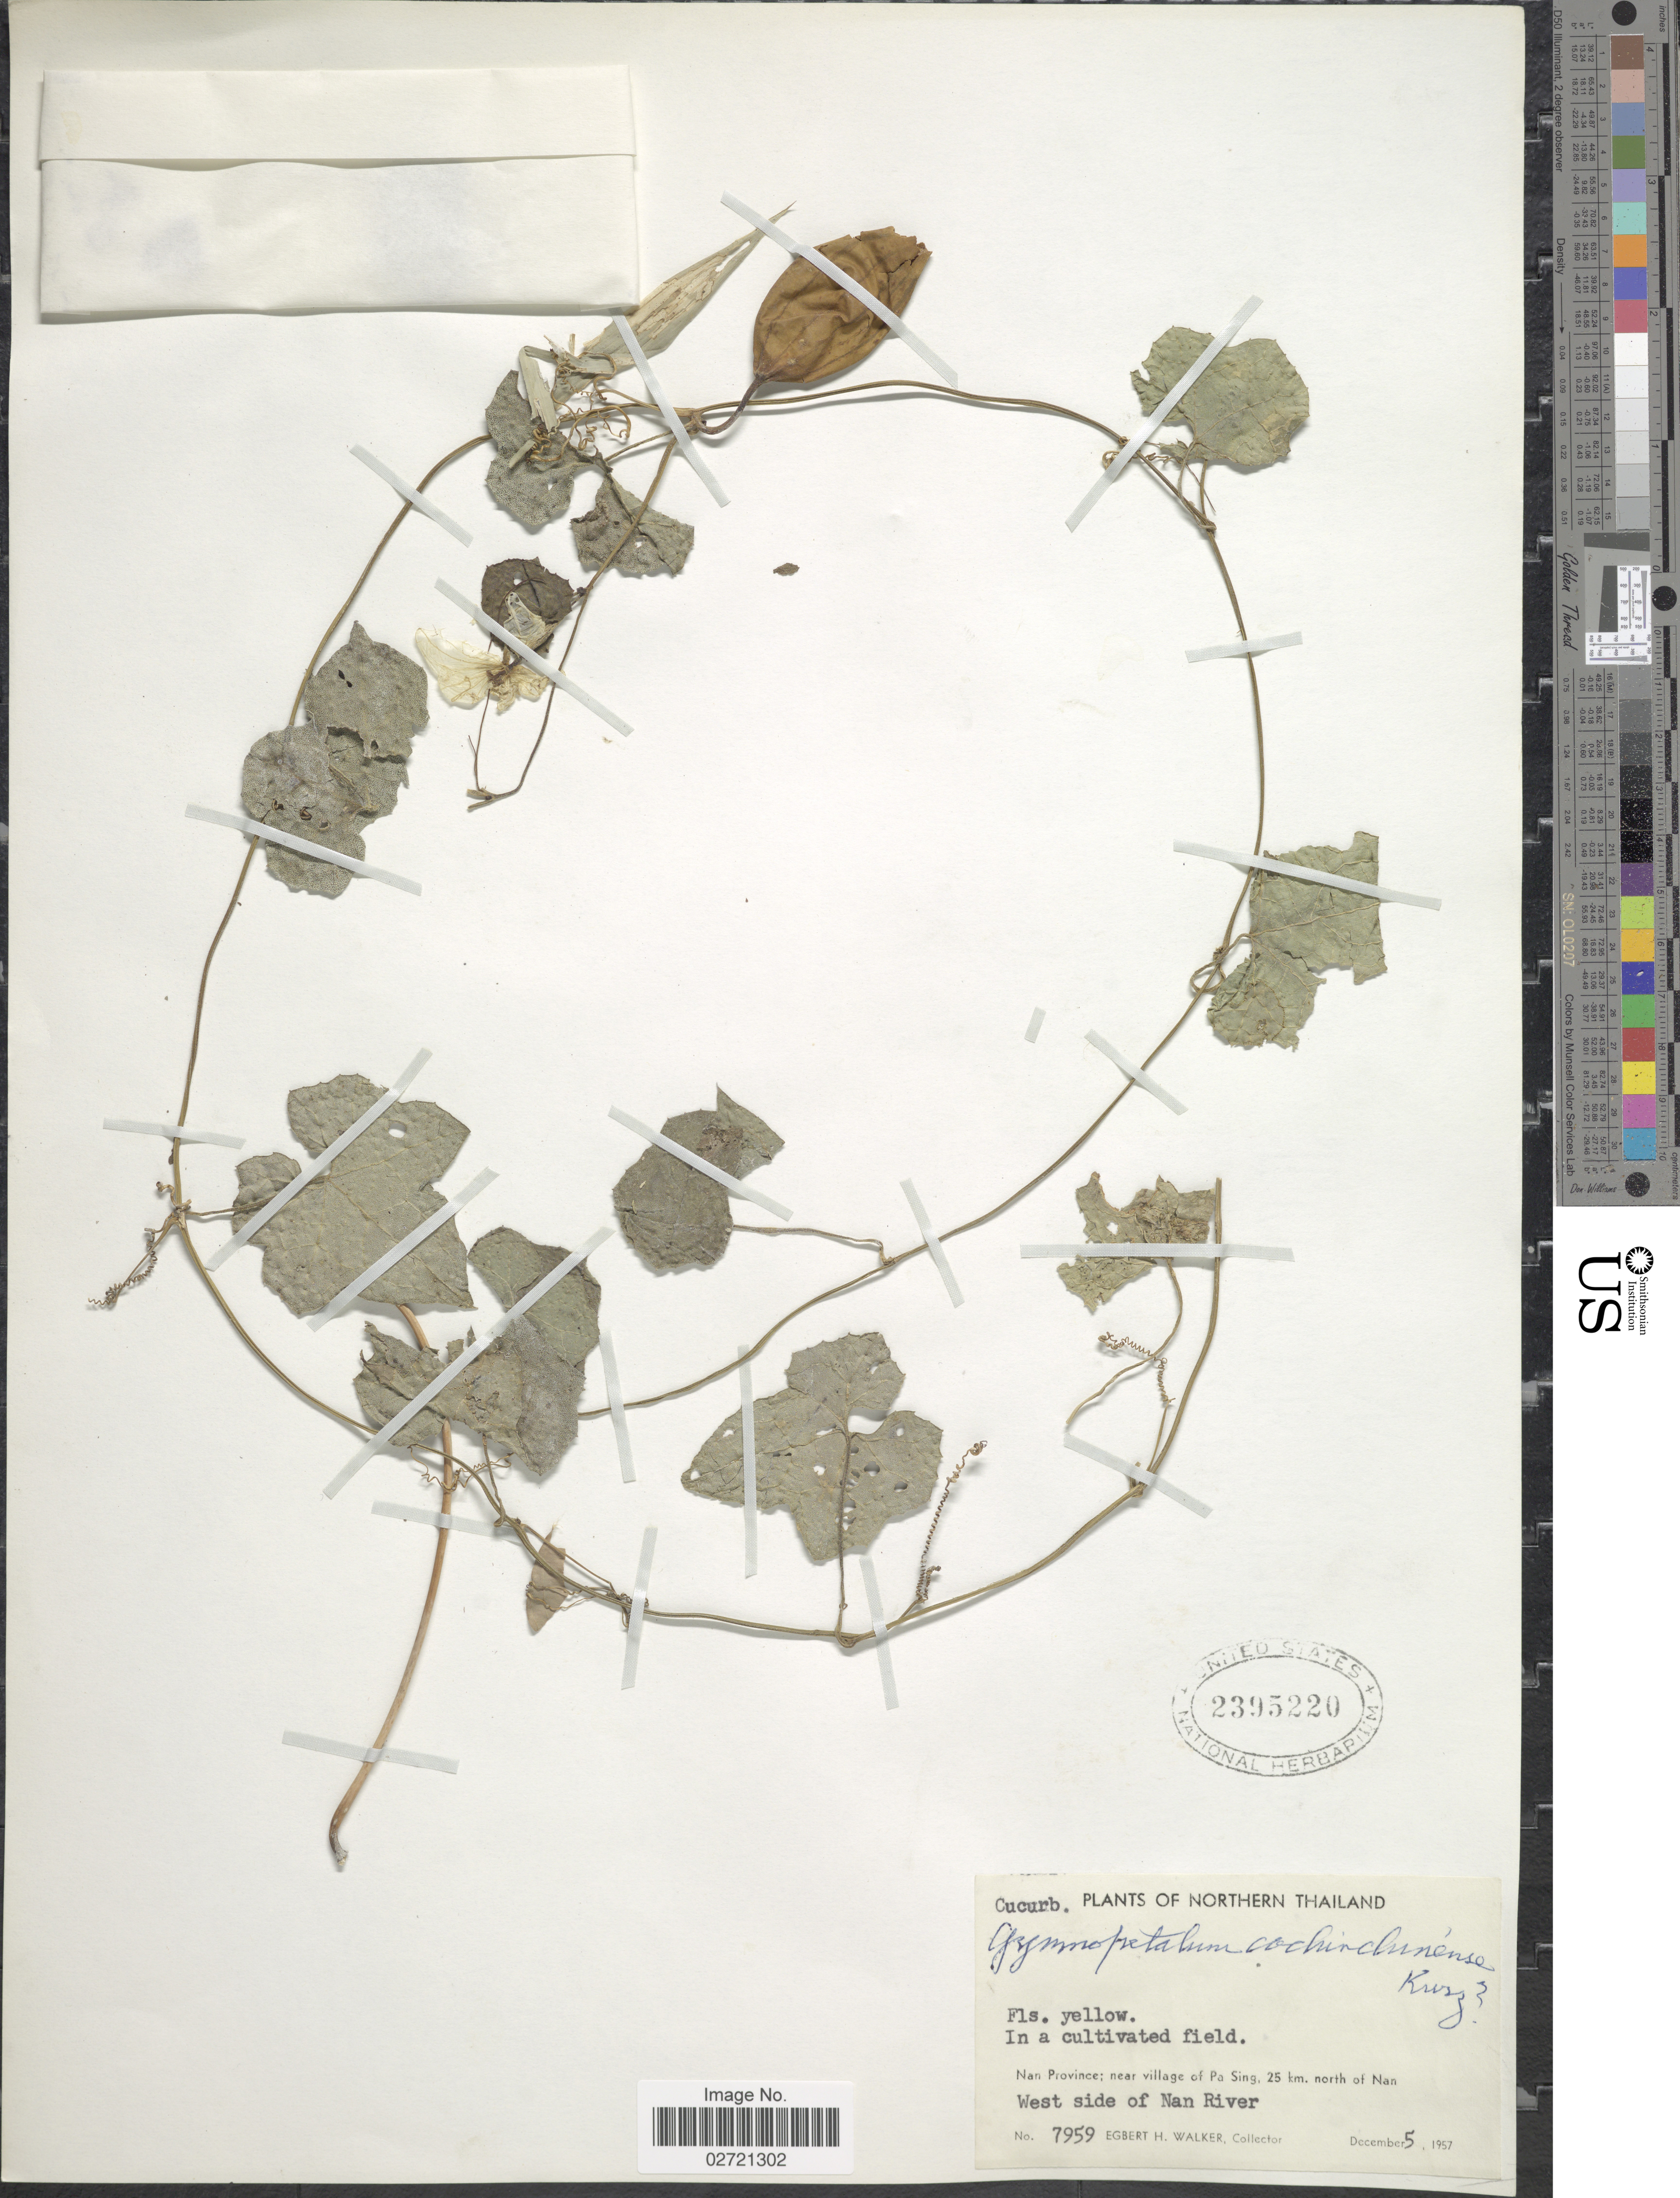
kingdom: Plantae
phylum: Tracheophyta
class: Magnoliopsida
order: Cucurbitales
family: Cucurbitaceae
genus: Trichosanthes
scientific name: Trichosanthes costata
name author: Blume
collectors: E. H. Walker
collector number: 7959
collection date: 1957-12-05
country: Thailand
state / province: Nan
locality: Northern Thailand, Nan Province; near village of Pa Sing, 25 km. north of Nan, West side of Nan River. In a cultivated field.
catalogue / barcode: US 2395220